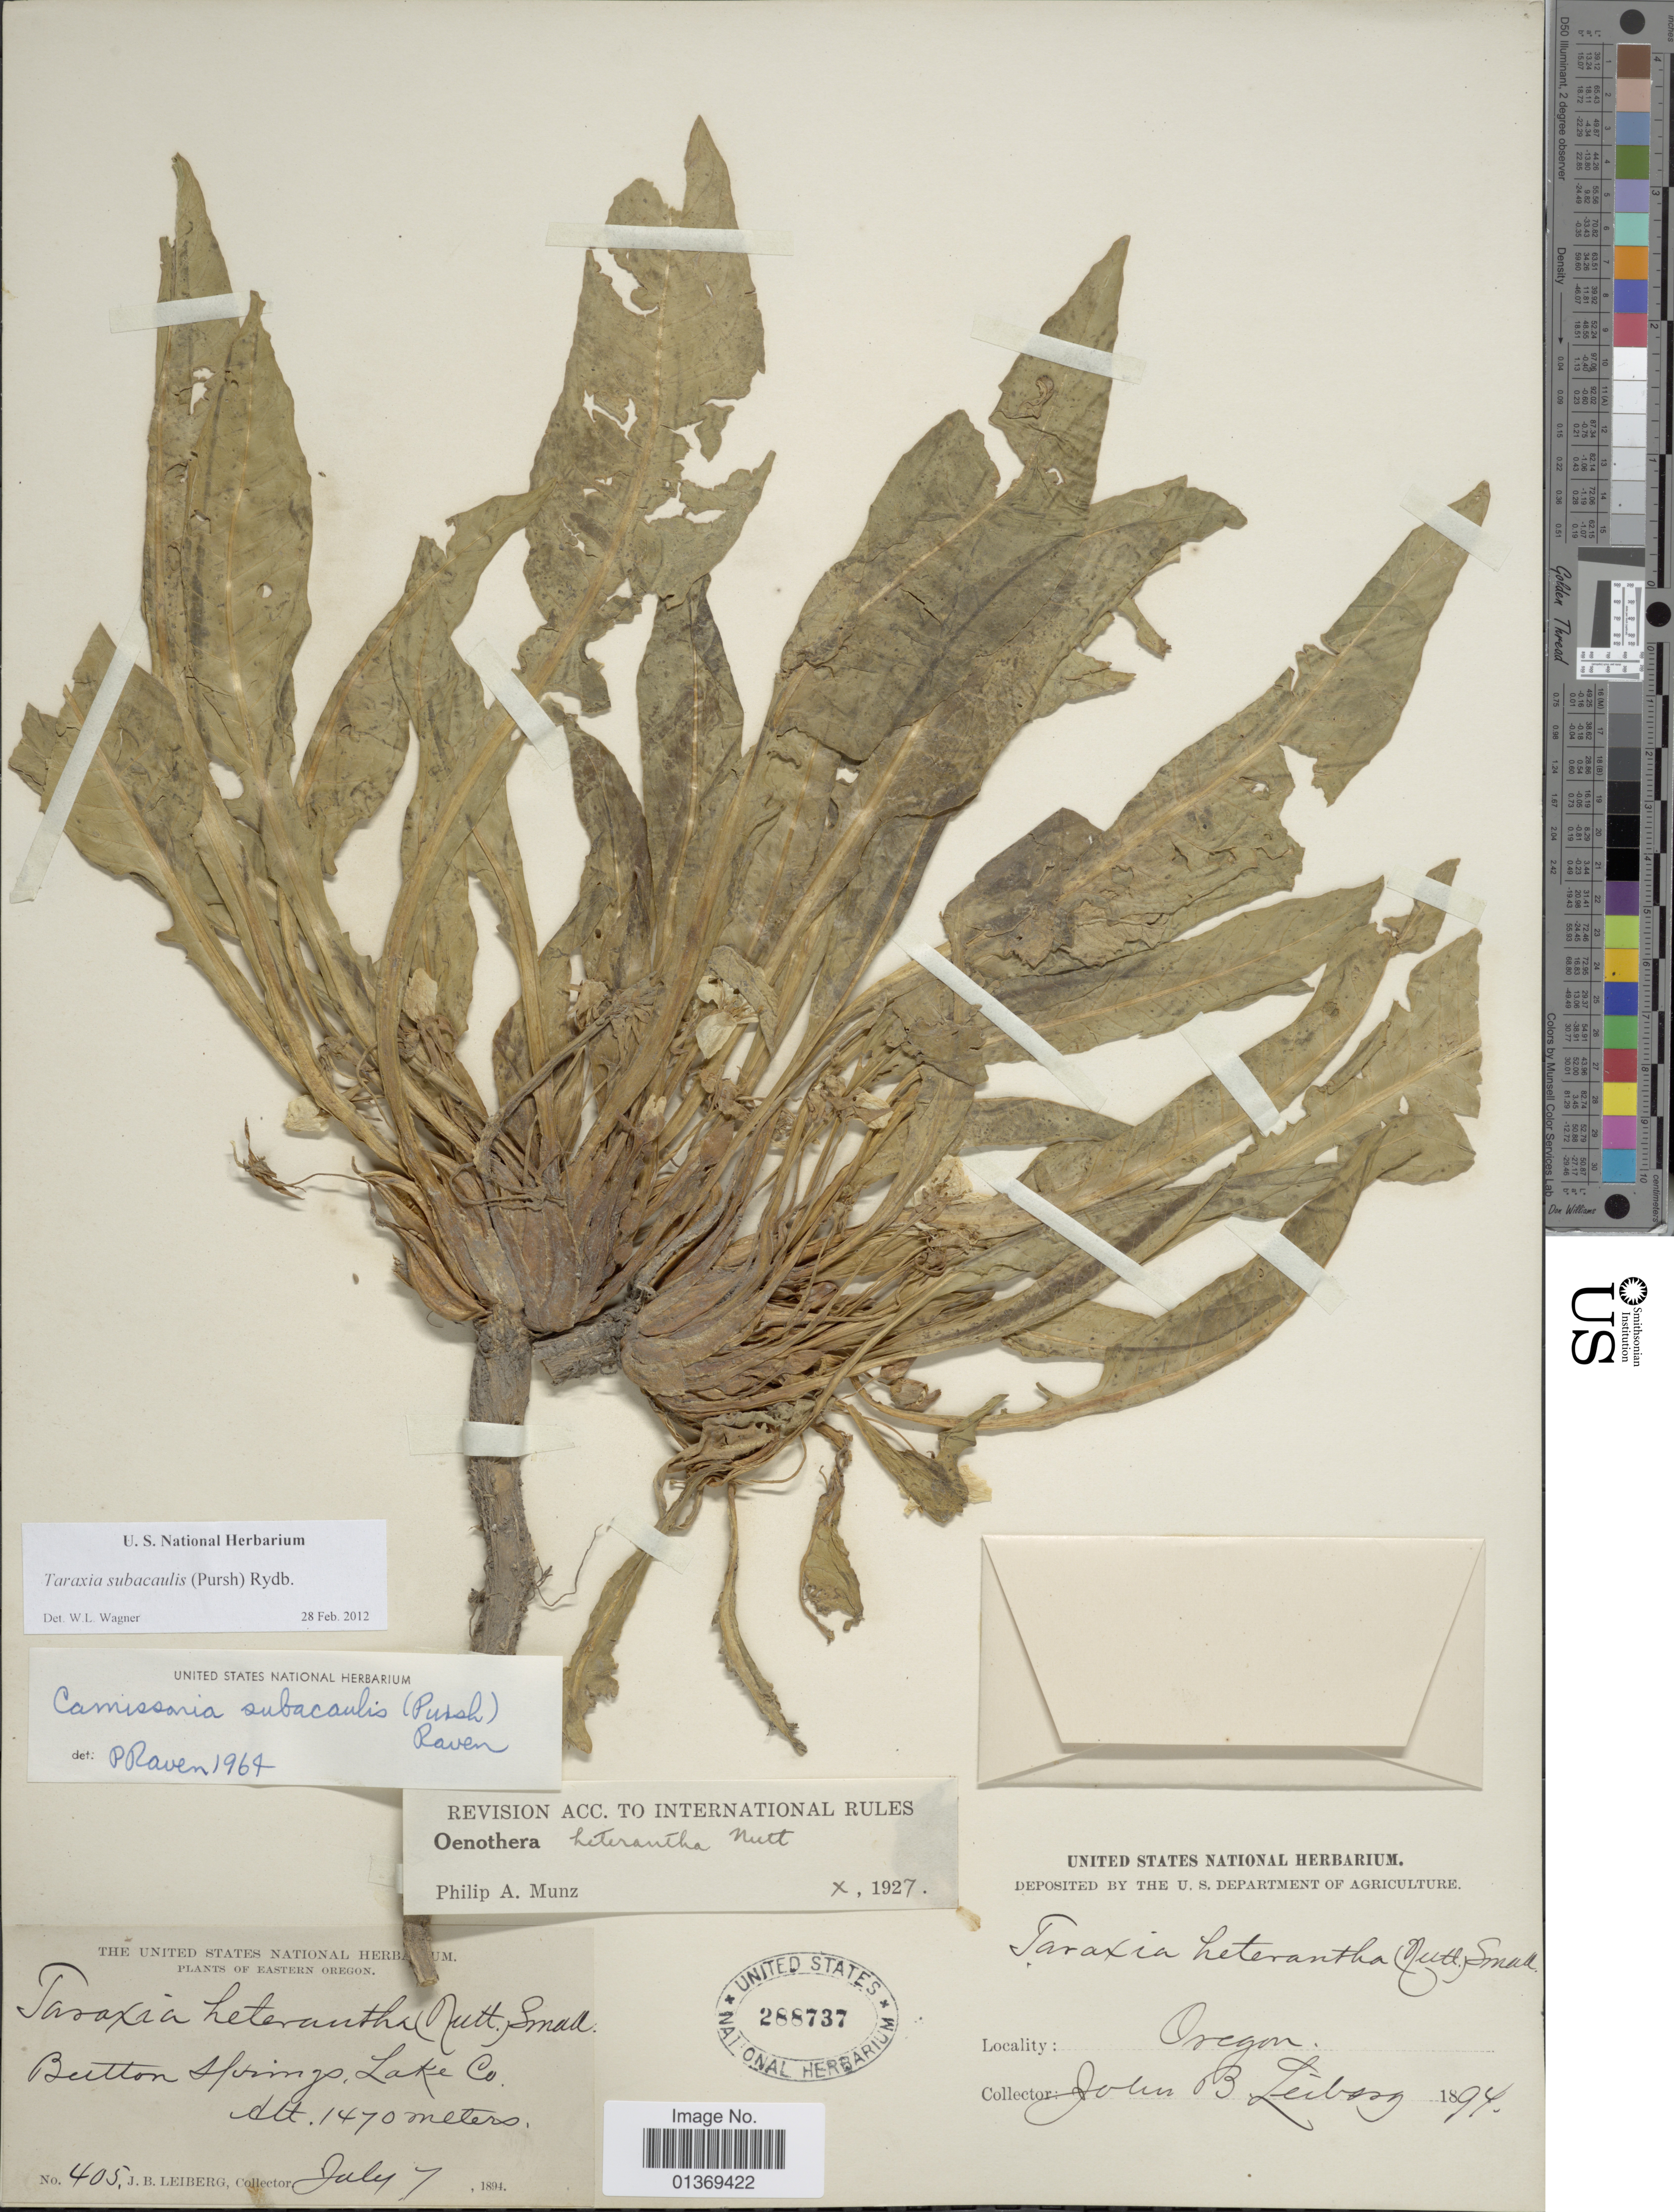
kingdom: Plantae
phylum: Tracheophyta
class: Magnoliopsida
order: Myrtales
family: Onagraceae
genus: Taraxia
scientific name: Taraxia subacaulis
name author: (Pursh) Rydb.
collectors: J. B. Leiberg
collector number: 405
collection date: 1894-07-07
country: United States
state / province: Oregon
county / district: Lake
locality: Eastern Oregon, Button Springs, Lake Co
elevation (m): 1470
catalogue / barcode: US 288737